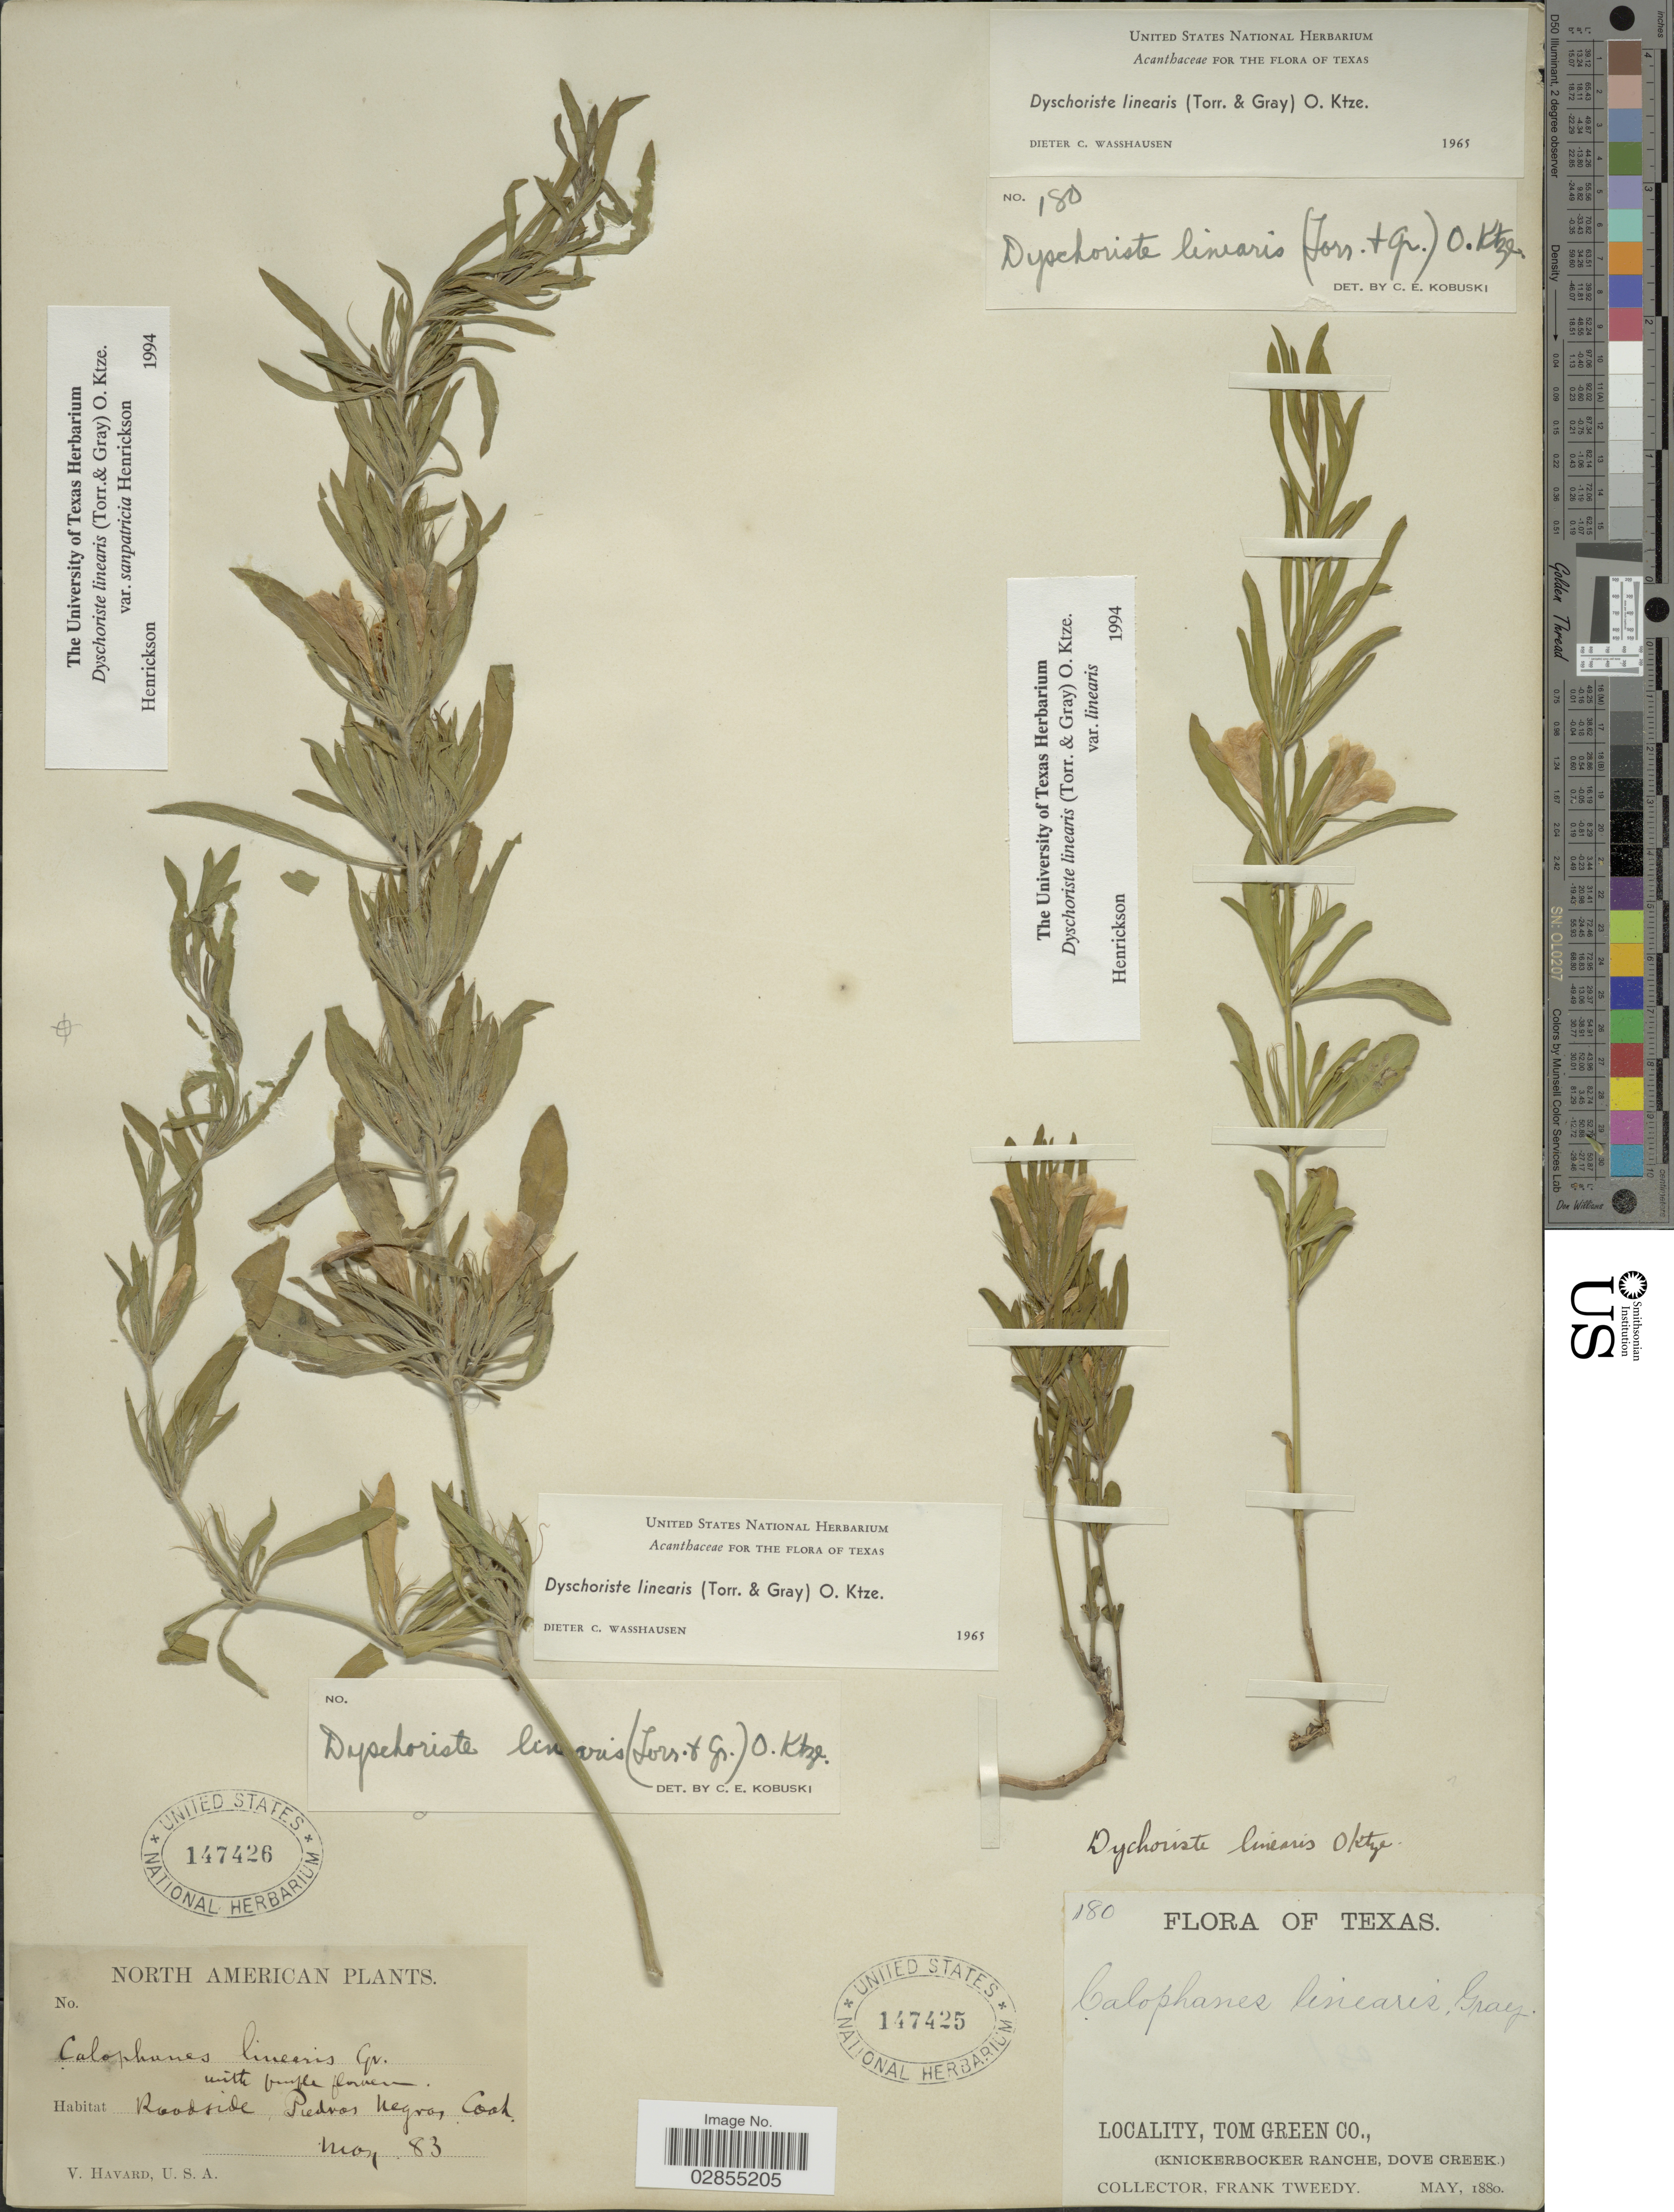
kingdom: Plantae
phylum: Tracheophyta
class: Magnoliopsida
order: Lamiales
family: Acanthaceae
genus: Dyschoriste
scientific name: Dyschoriste linearis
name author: (Torr. & A. Gray) Kuntze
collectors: V. Havard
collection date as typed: Transcribed d/m/y: /5/83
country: Mexico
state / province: Coahuila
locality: Roadside. Piedras Negras Coah.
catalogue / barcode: US 147426